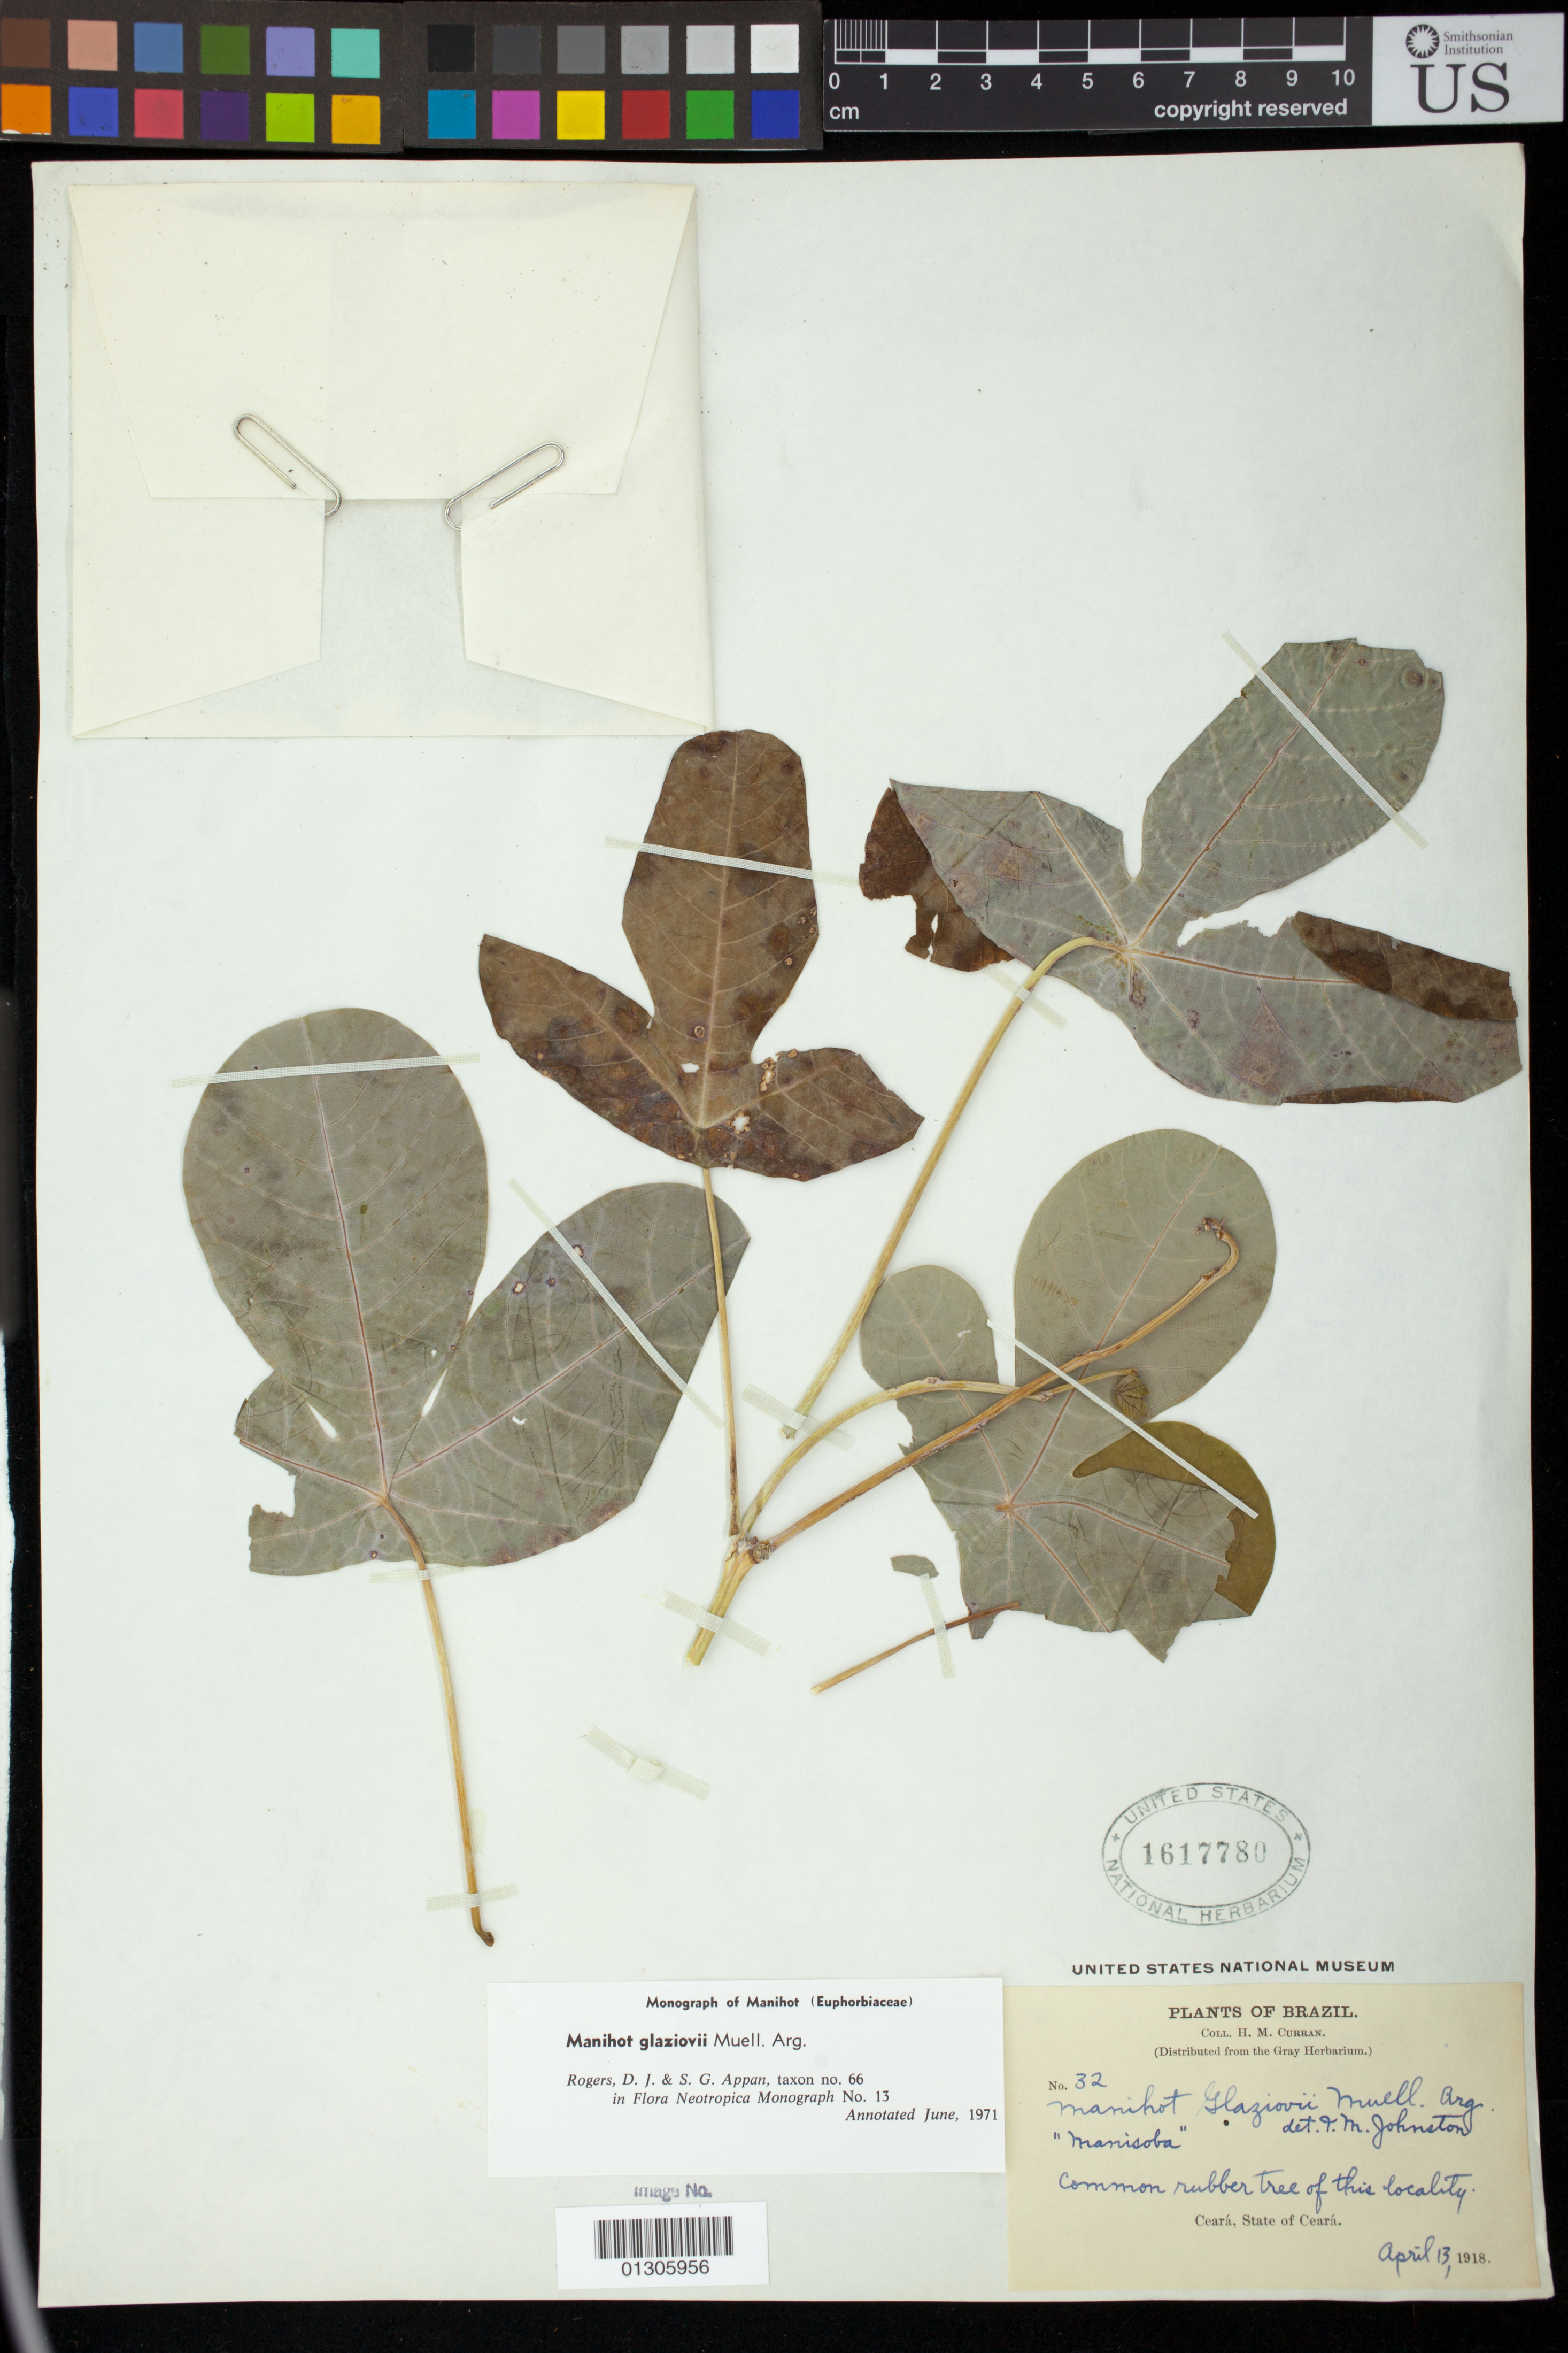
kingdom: Plantae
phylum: Tracheophyta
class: Magnoliopsida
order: Malpighiales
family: Euphorbiaceae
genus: Manihot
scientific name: Manihot esculenta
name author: Crantz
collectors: H. M. Curran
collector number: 32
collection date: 1918-04-13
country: Brazil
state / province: Ceara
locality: Ceara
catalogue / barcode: US 1617780